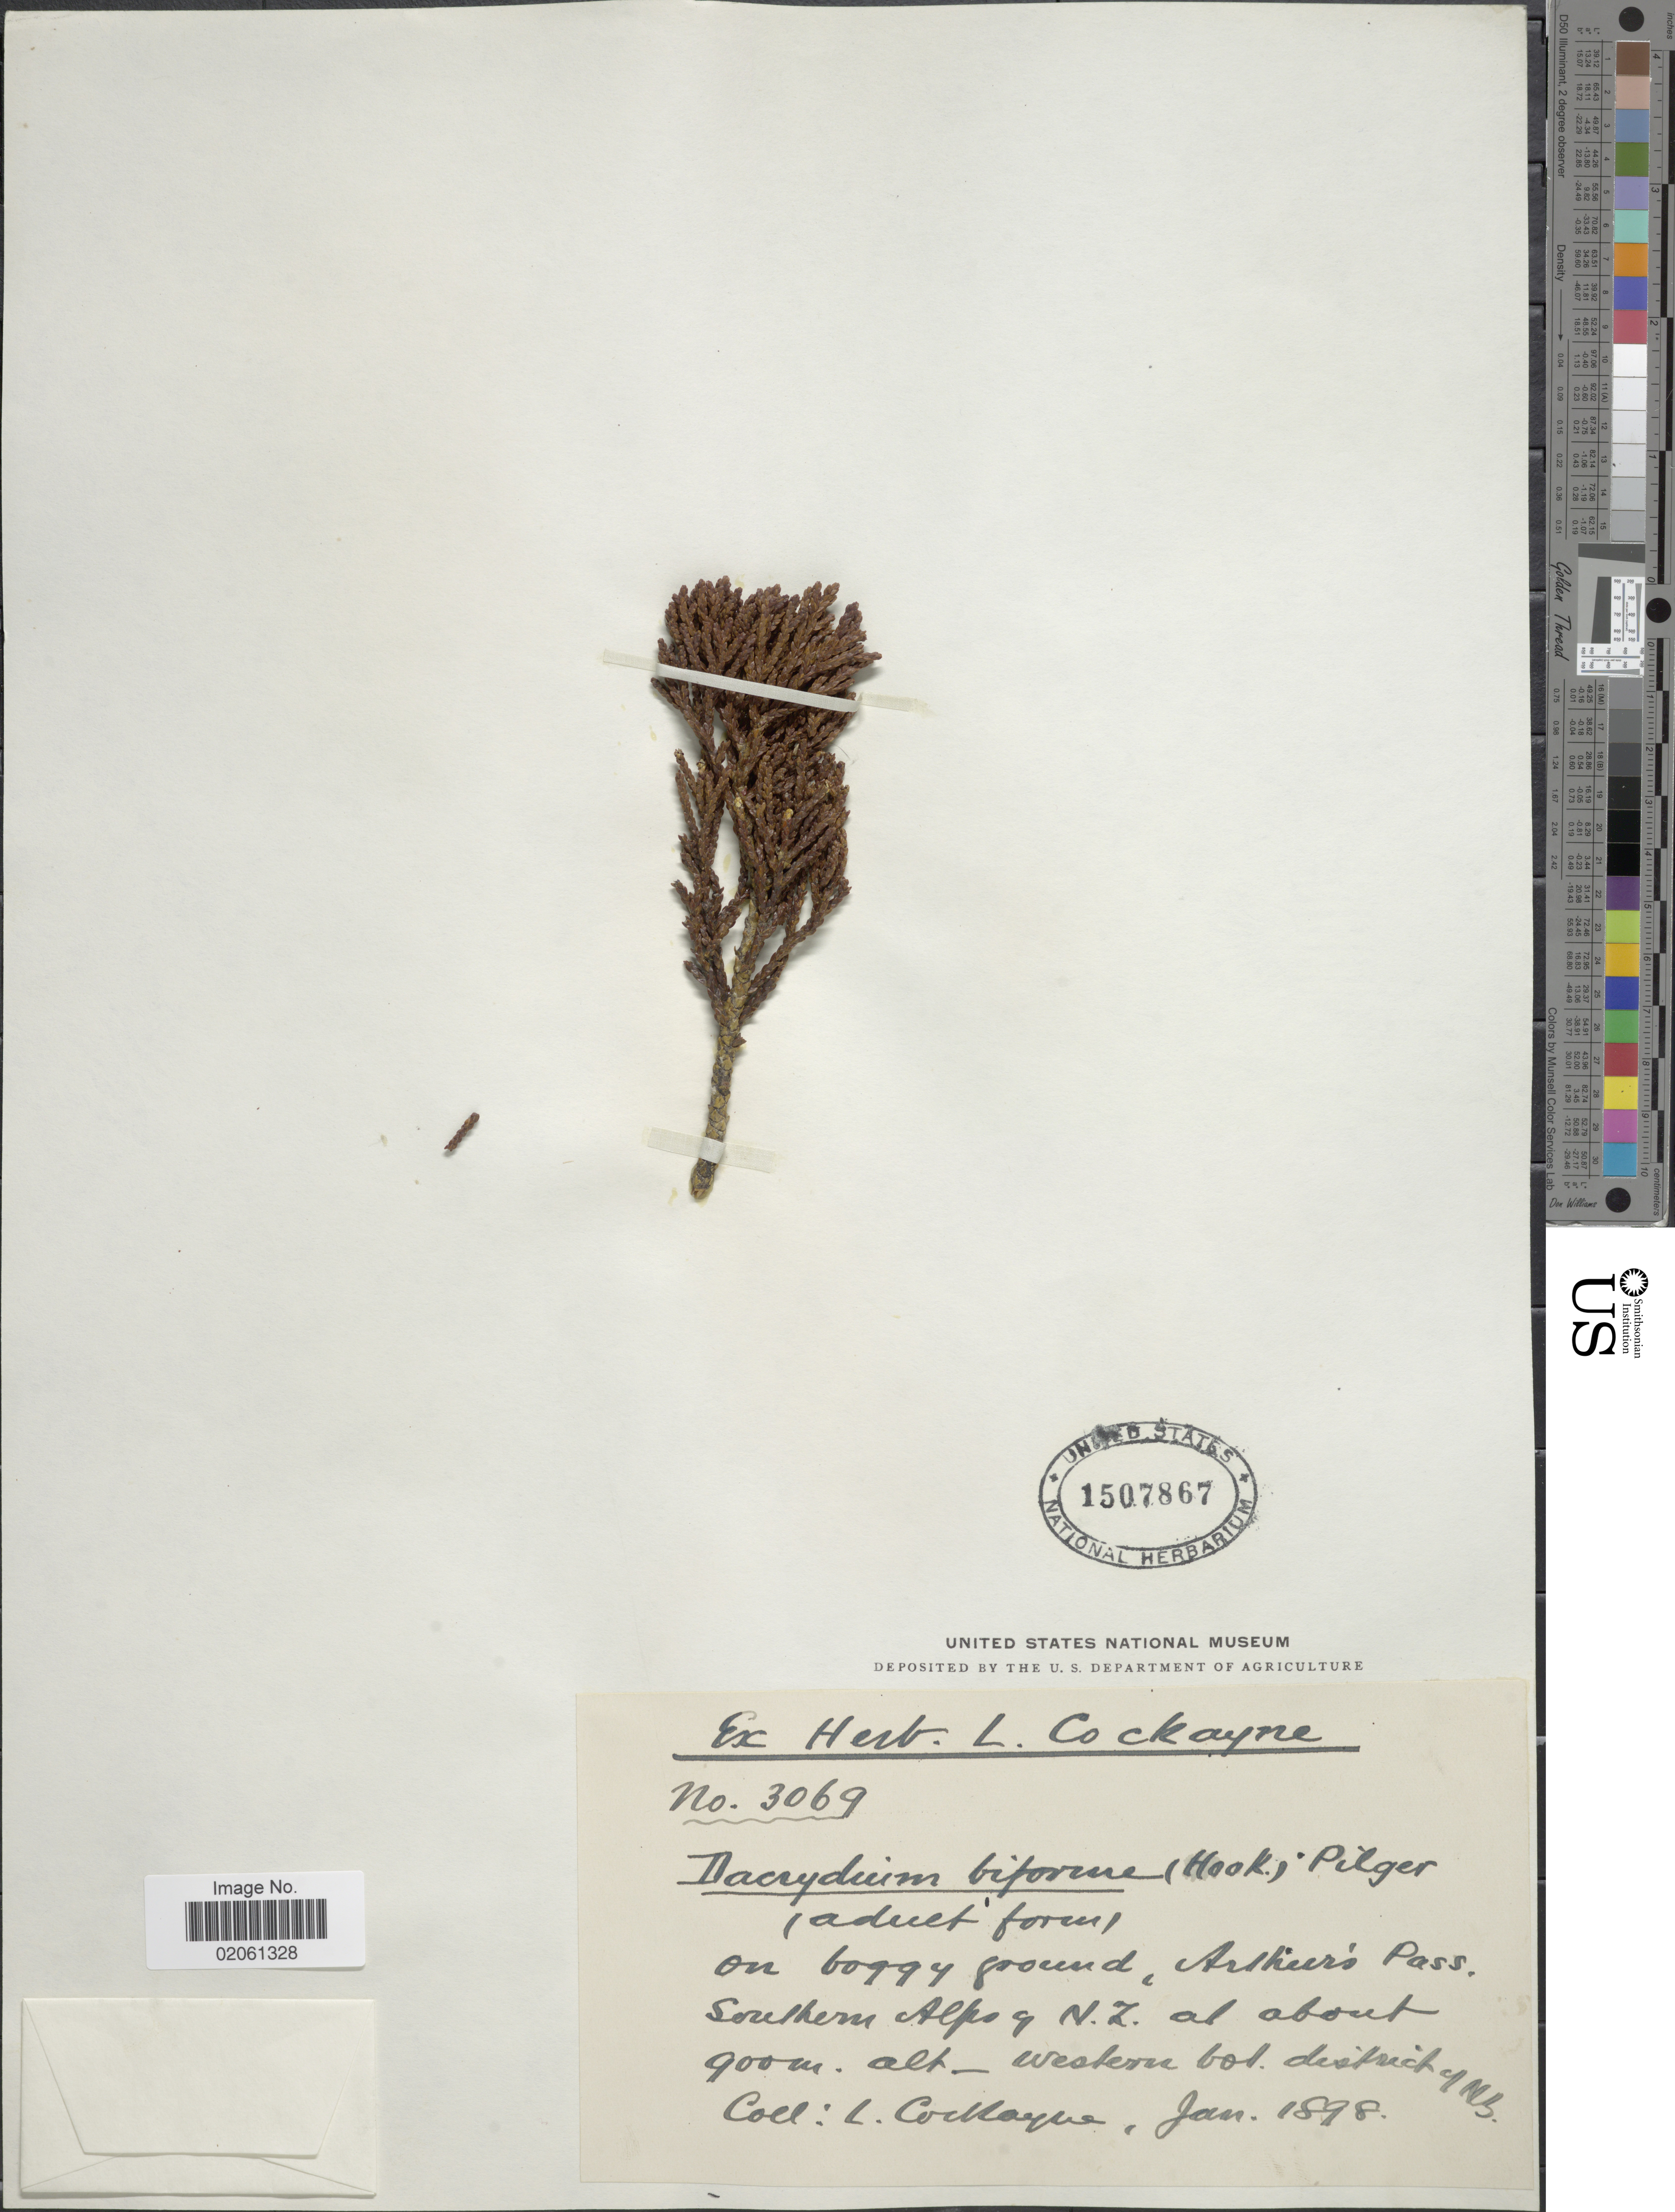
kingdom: Plantae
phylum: Tracheophyta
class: Pinopsida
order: Pinales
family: Podocarpaceae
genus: Dacrydium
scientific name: Dacrydium biforme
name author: Pilg.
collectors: L. Cockayne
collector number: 3069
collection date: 1898-01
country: New Zealand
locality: On boggy ground, Arthur's Pass. Southern Alps. Western bol. District tNb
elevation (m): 900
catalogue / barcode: US 1507867